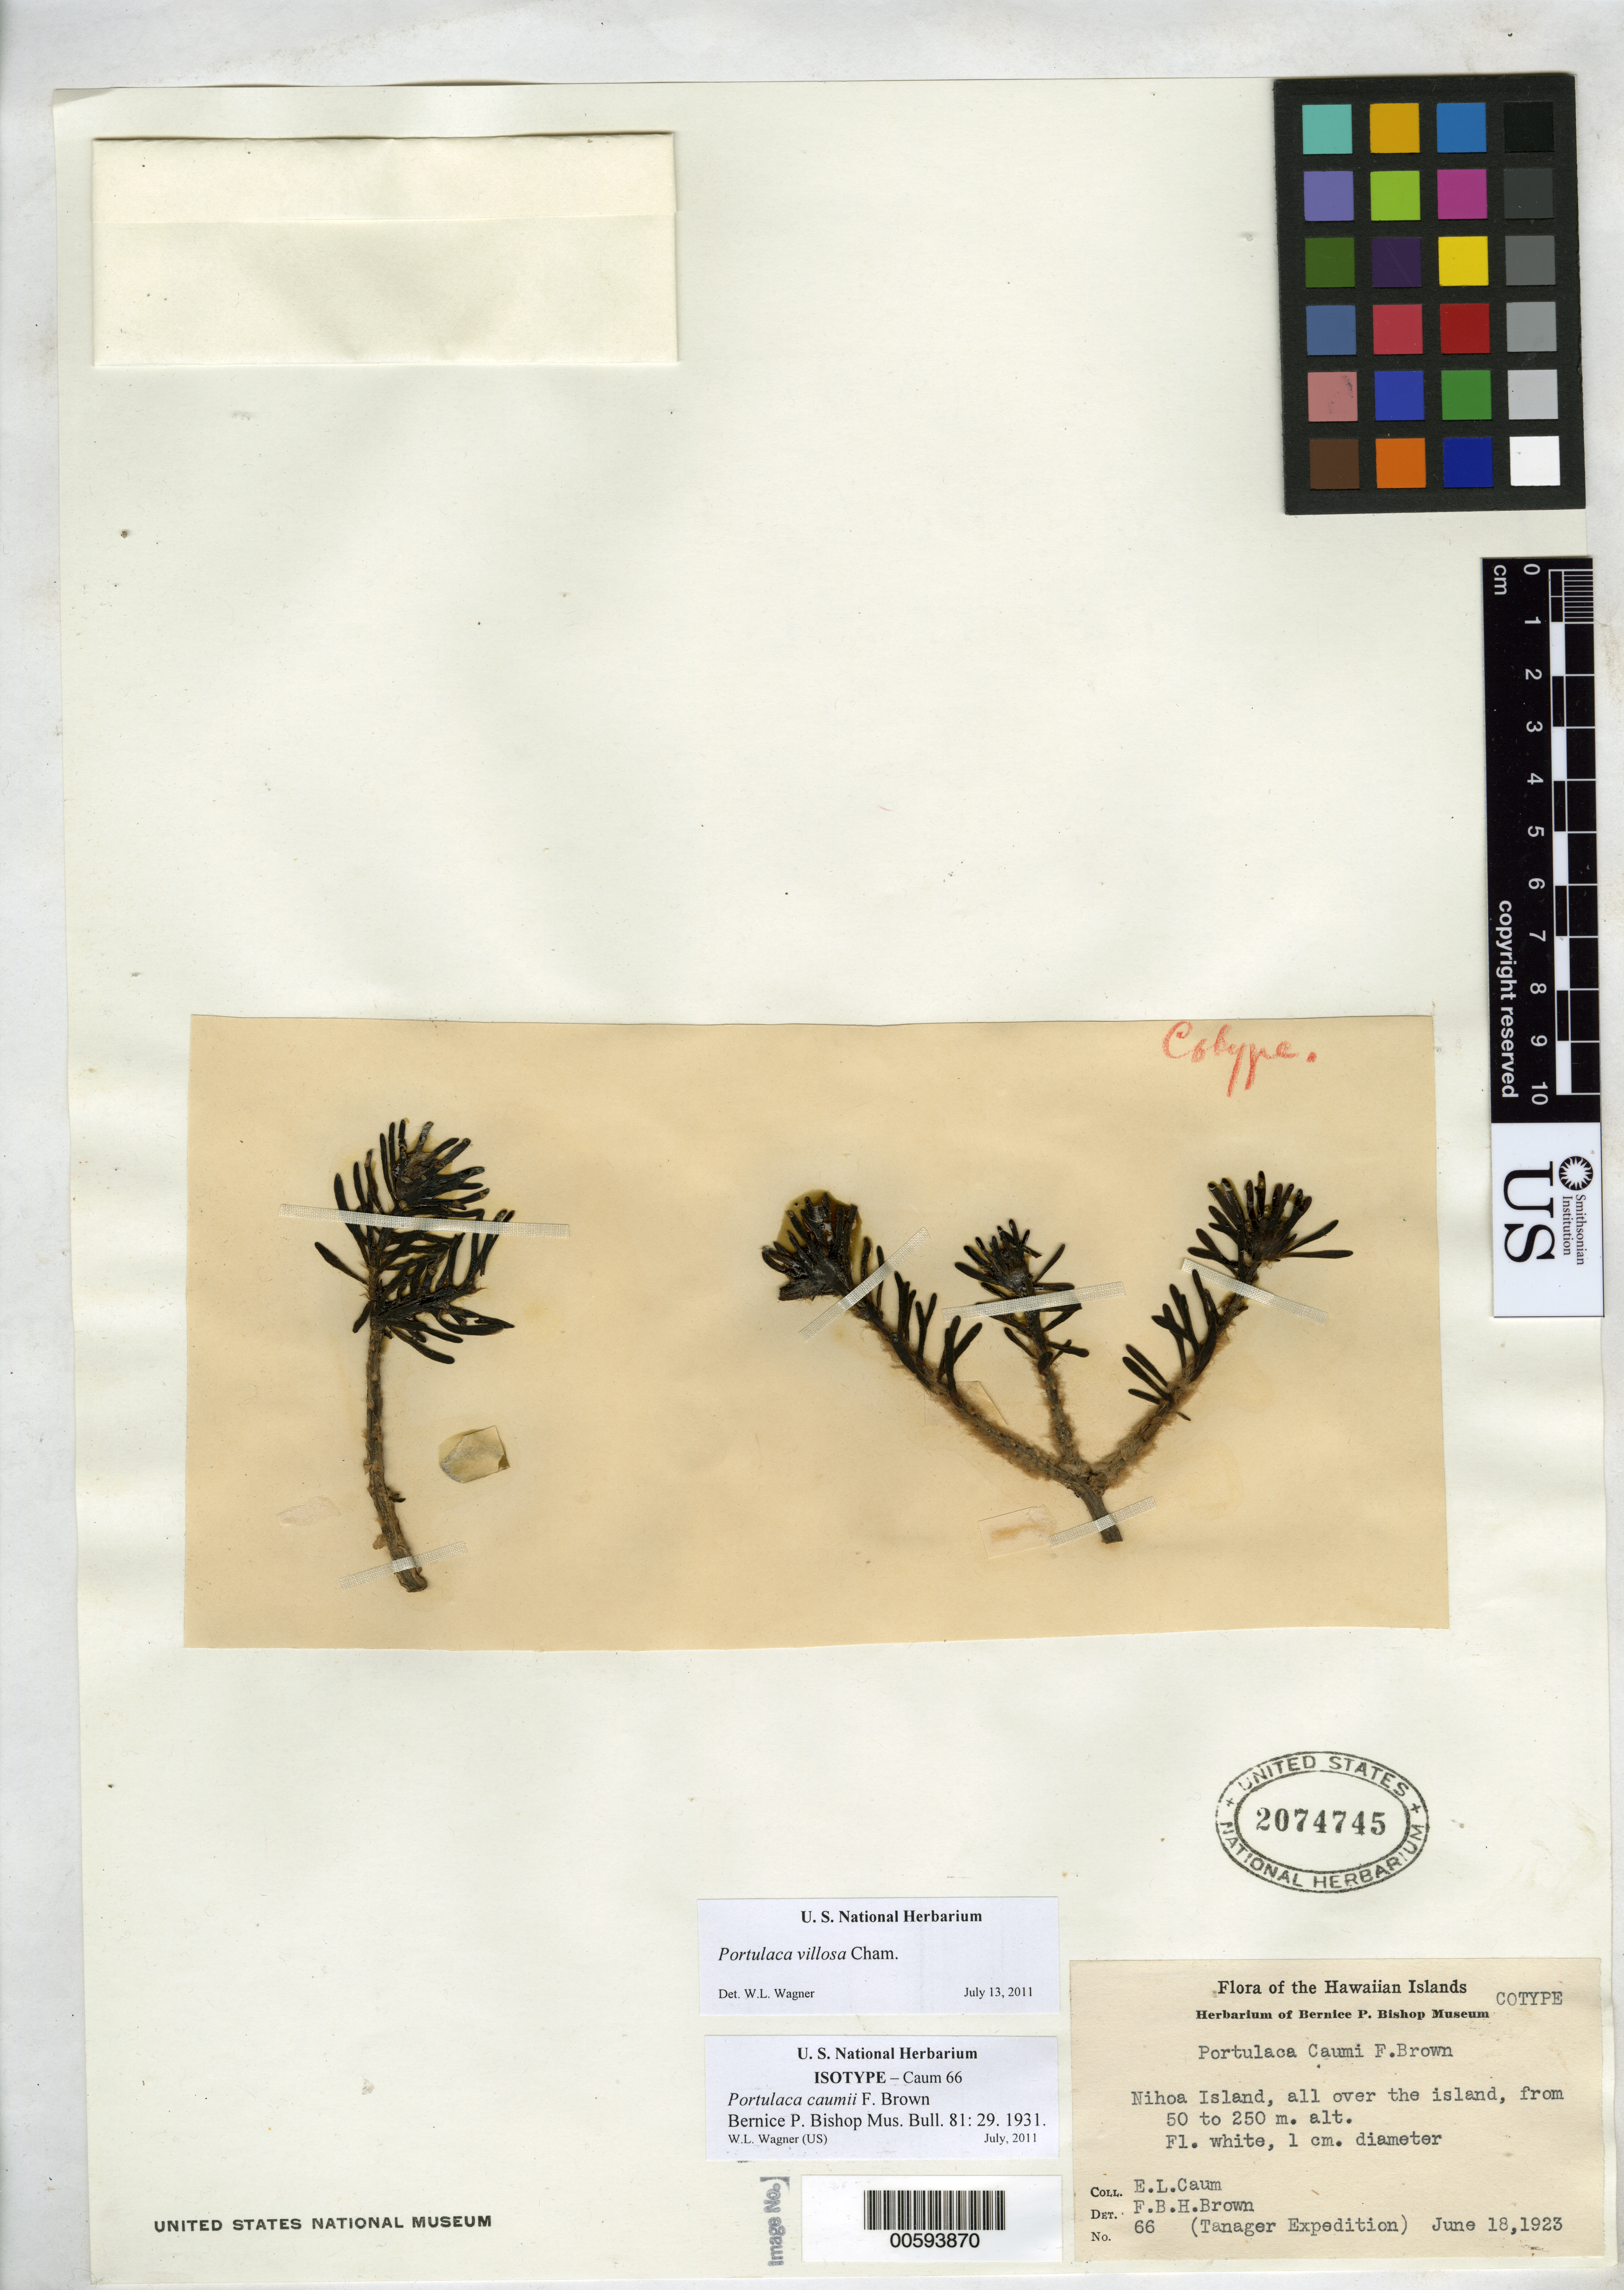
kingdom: Plantae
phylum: Tracheophyta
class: Magnoliopsida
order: Caryophyllales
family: Portulacaceae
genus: Portulaca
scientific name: Portulaca caumii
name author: F. Br.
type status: Isotype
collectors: E. L. Caum & F. Brown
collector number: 66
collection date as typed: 18 Jun 1923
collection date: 1923-06-18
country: United States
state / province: Hawaii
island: Nihoa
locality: Nihoa Island, all over the island.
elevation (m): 50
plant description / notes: Tanager Expedition.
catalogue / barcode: US 2074745